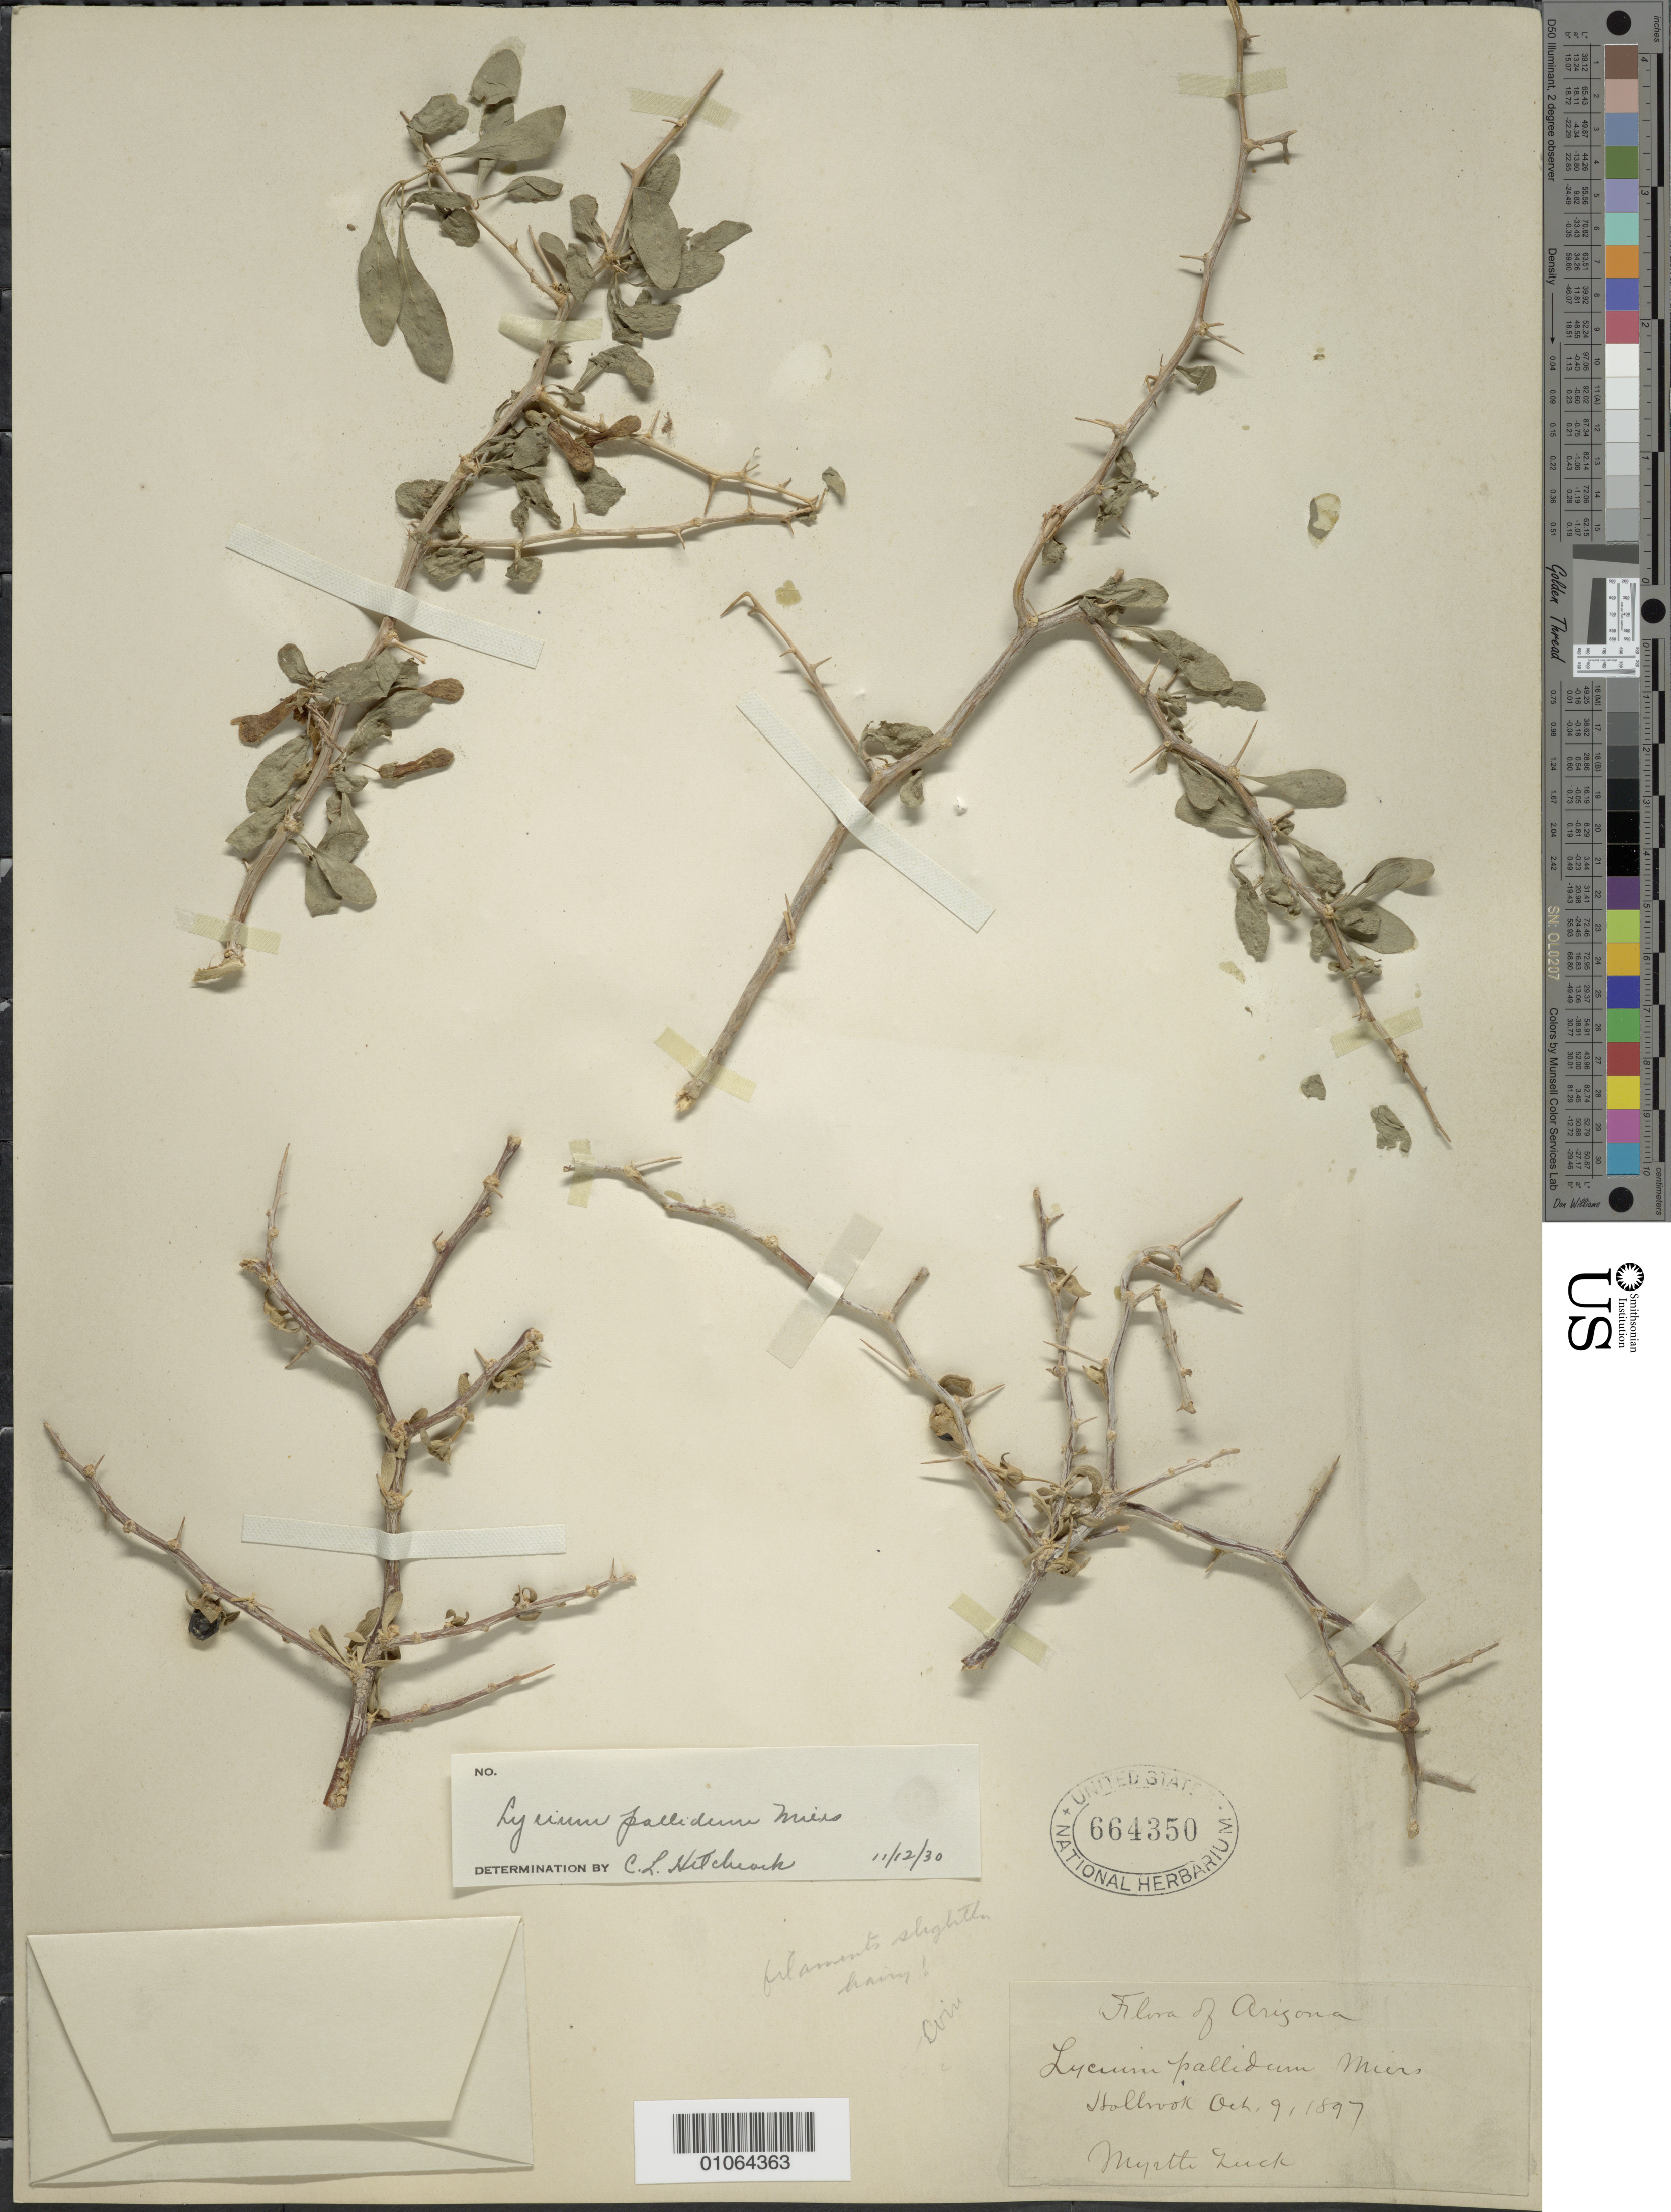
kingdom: Plantae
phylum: Tracheophyta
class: Magnoliopsida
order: Solanales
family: Solanaceae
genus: Lycium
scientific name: Lycium pallidum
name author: Miers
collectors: M. Zuck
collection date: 1897-10-09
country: United States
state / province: Arizona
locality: Holbrook.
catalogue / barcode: US 664350